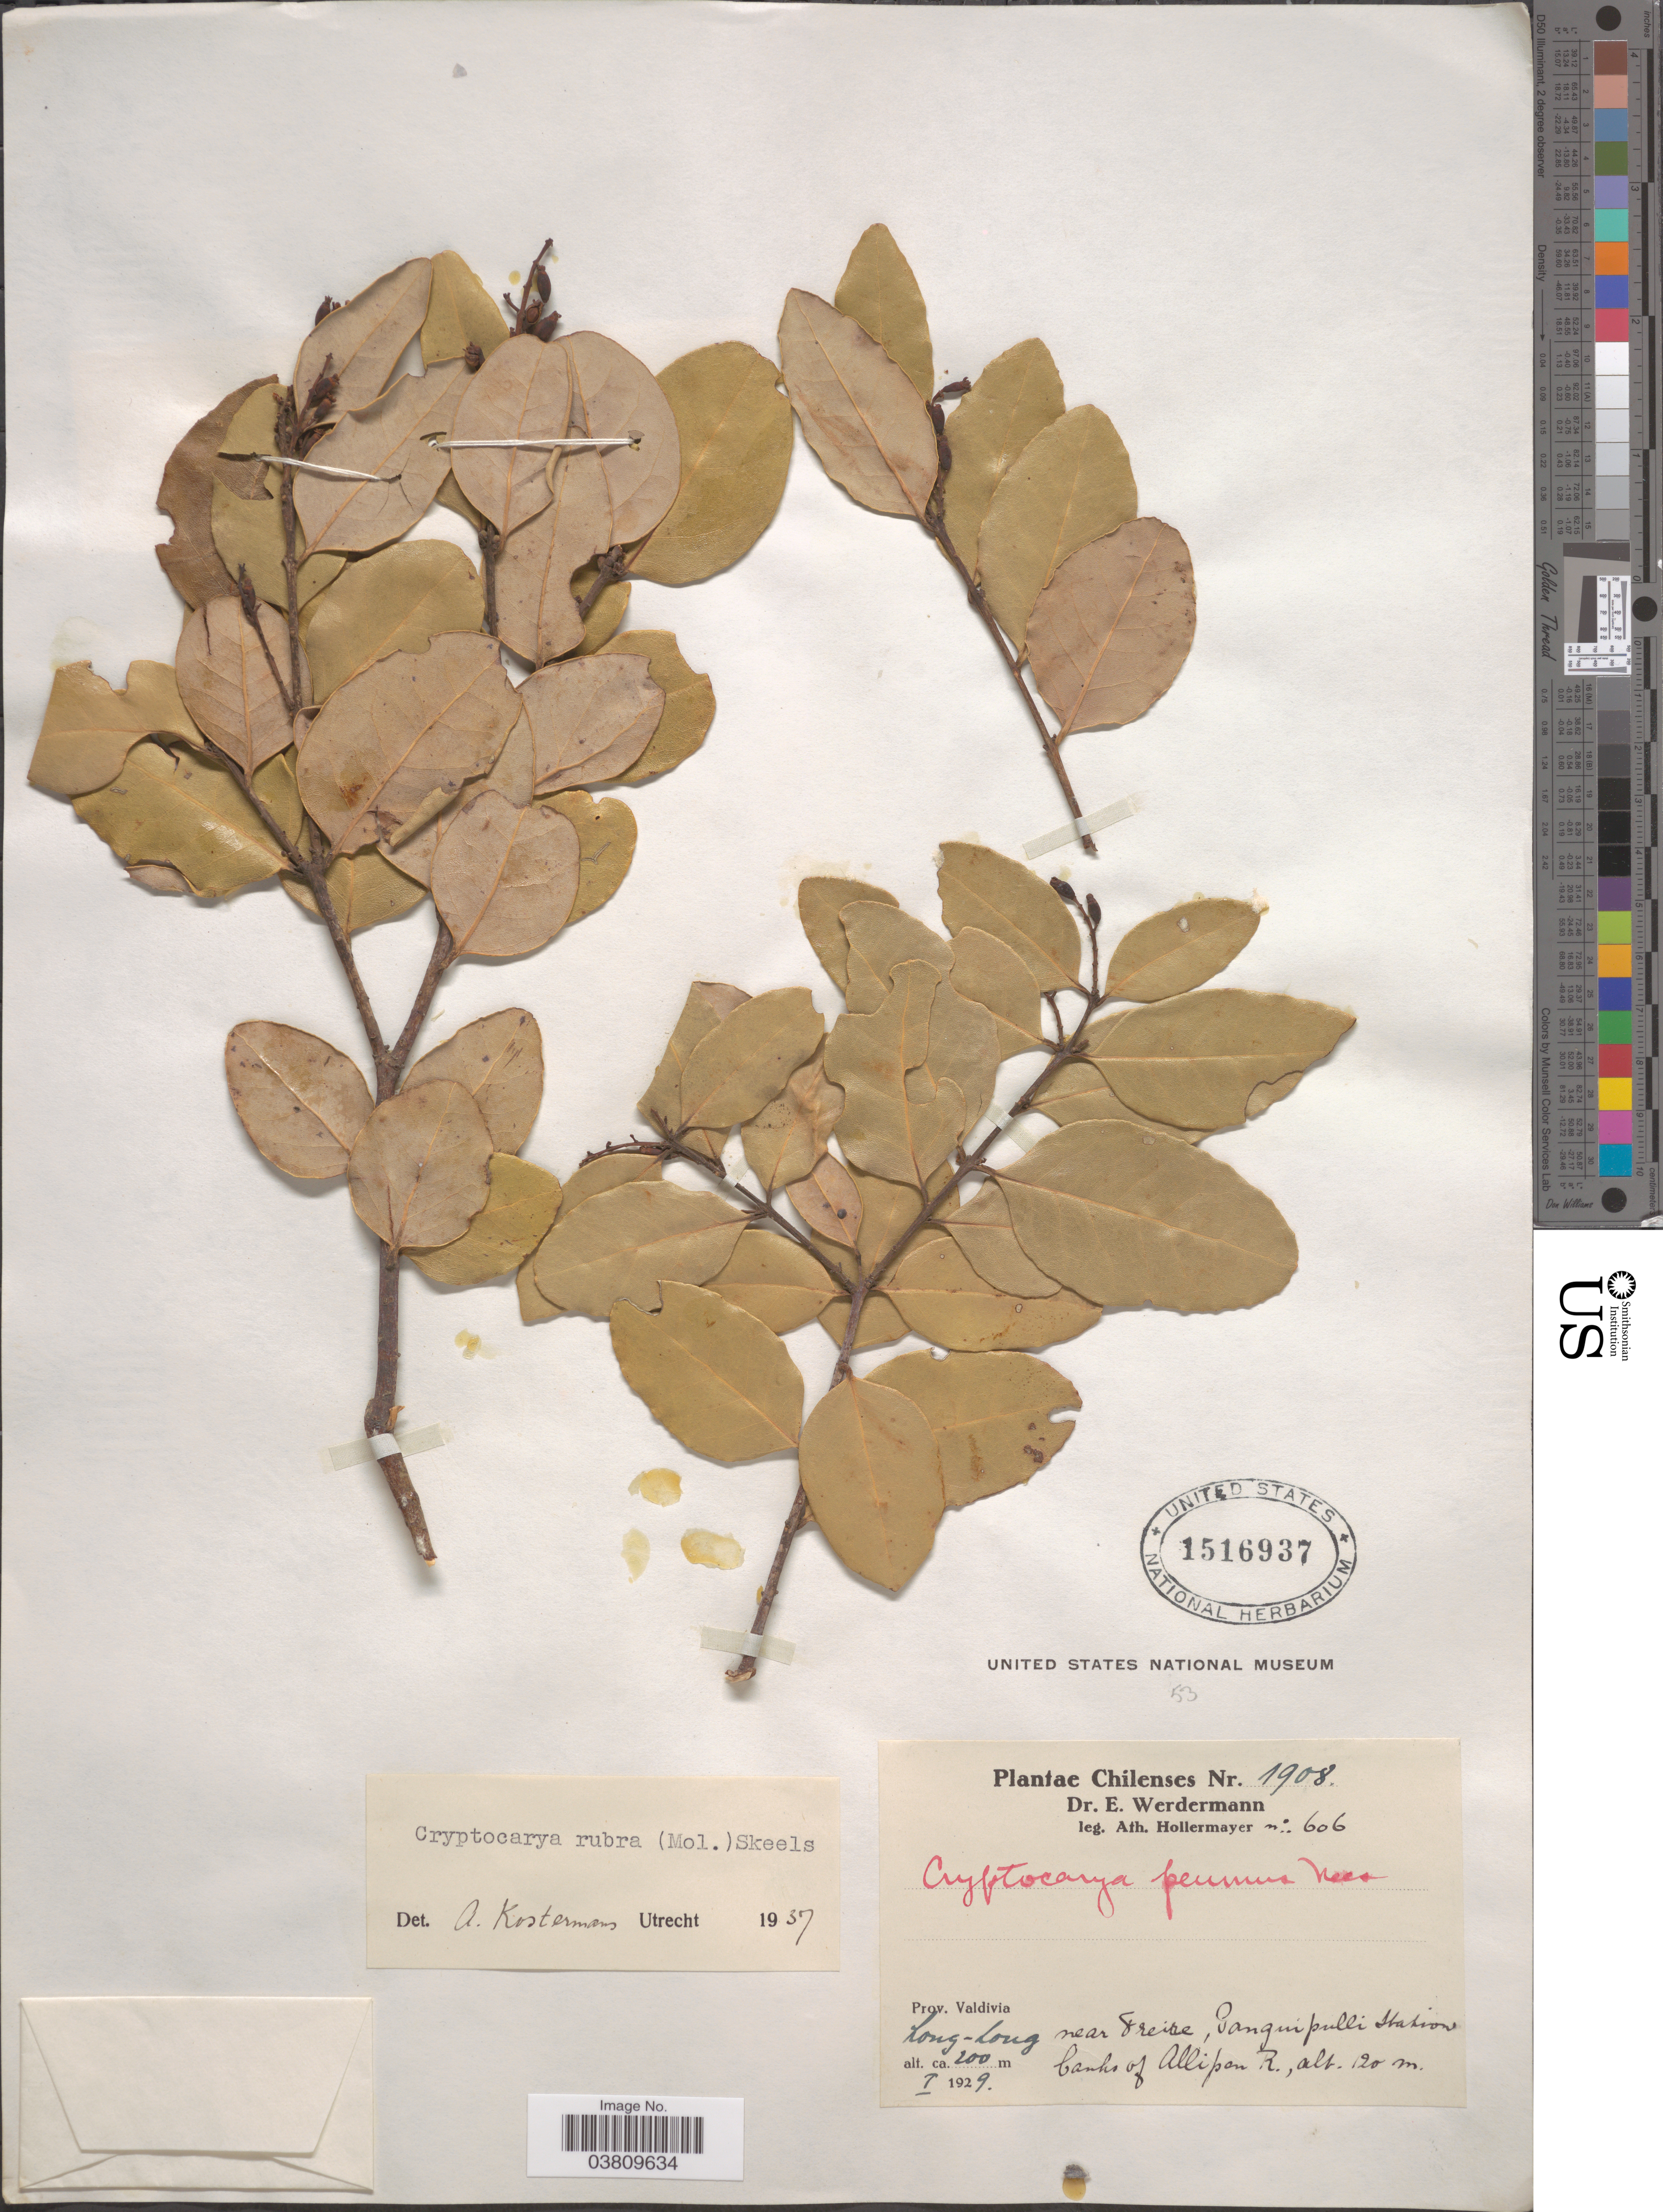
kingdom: Plantae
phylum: Tracheophyta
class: Magnoliopsida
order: Laurales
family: Lauraceae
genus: Cryptocarya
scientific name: Cryptocarya rubra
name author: (Mol.) Skeels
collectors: A. Hollermayer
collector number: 606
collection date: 1929-01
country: Chile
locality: Prov. Valdivia. Long-long near Freire, Panguipulli Station. Banks of Allipan R.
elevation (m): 120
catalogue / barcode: US 1516937